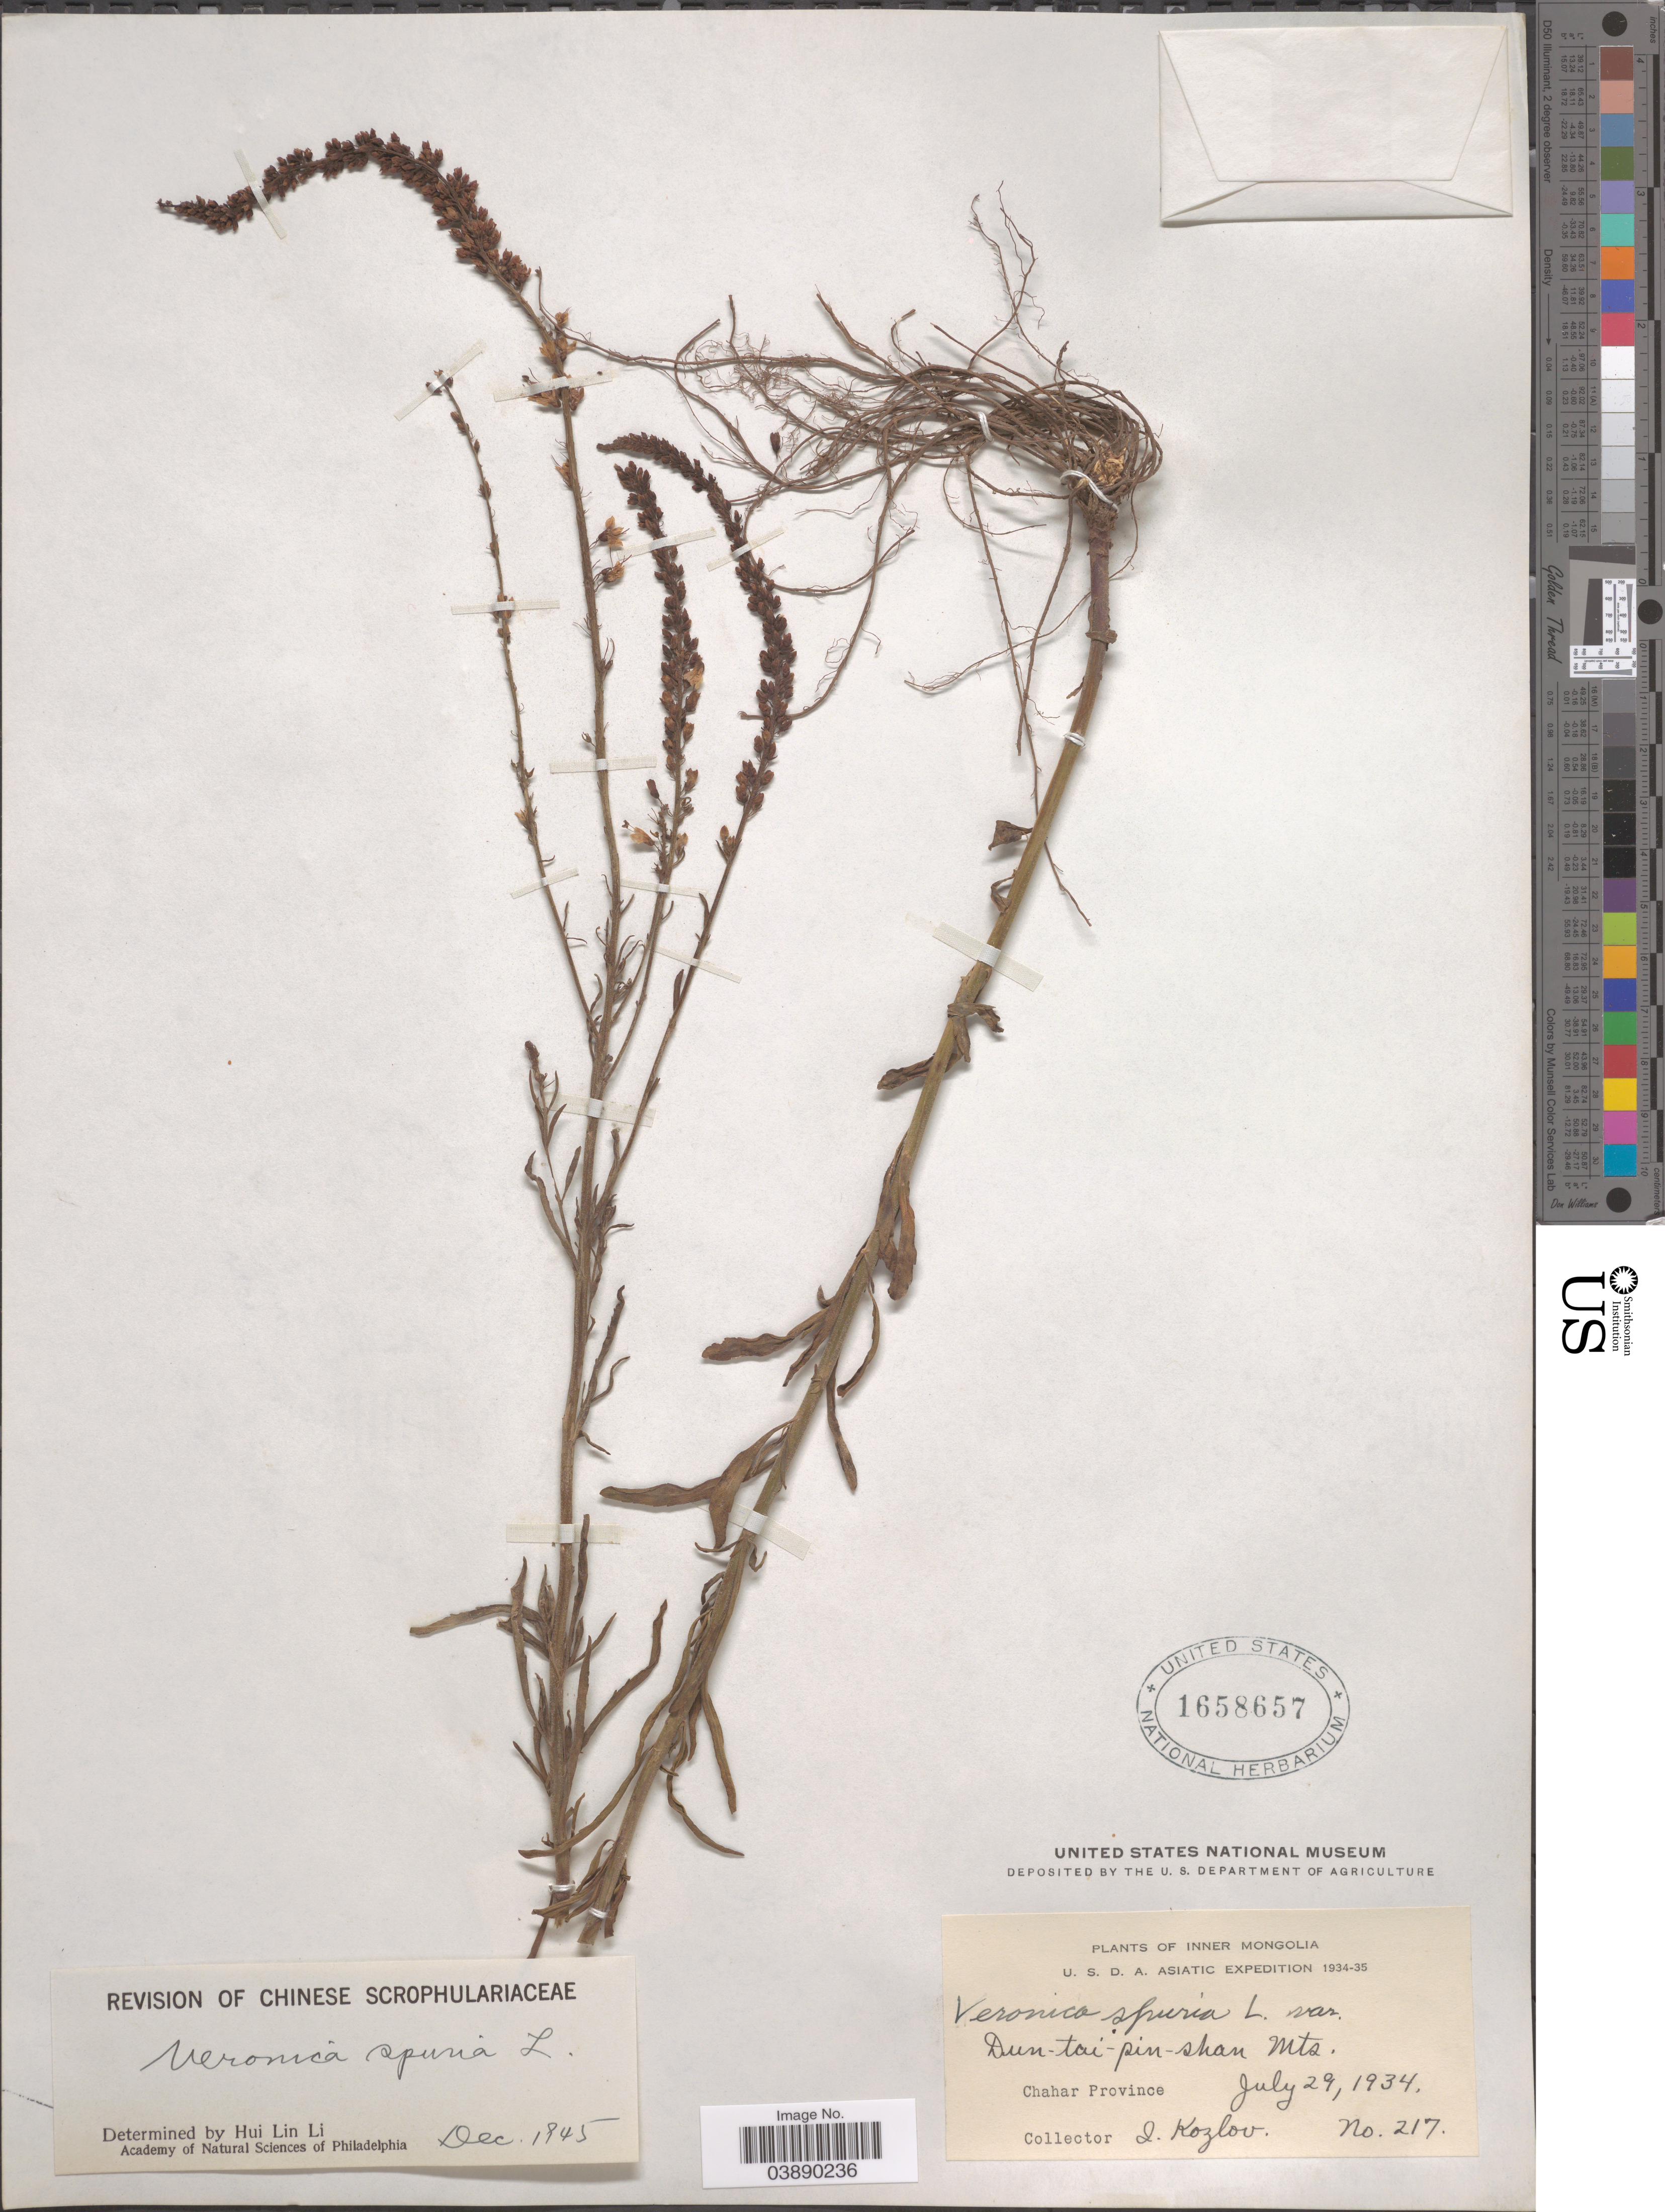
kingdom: Plantae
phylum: Tracheophyta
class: Magnoliopsida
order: Lamiales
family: Plantaginaceae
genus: Veronica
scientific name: Veronica linariifolia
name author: Pall. ex Link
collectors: I. Kozlov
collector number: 217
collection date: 1934-07-29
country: Mongolia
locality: Inner Mongolia. Dun-tai-pin-shan Mts. Chahar Province.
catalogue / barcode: US 1658657